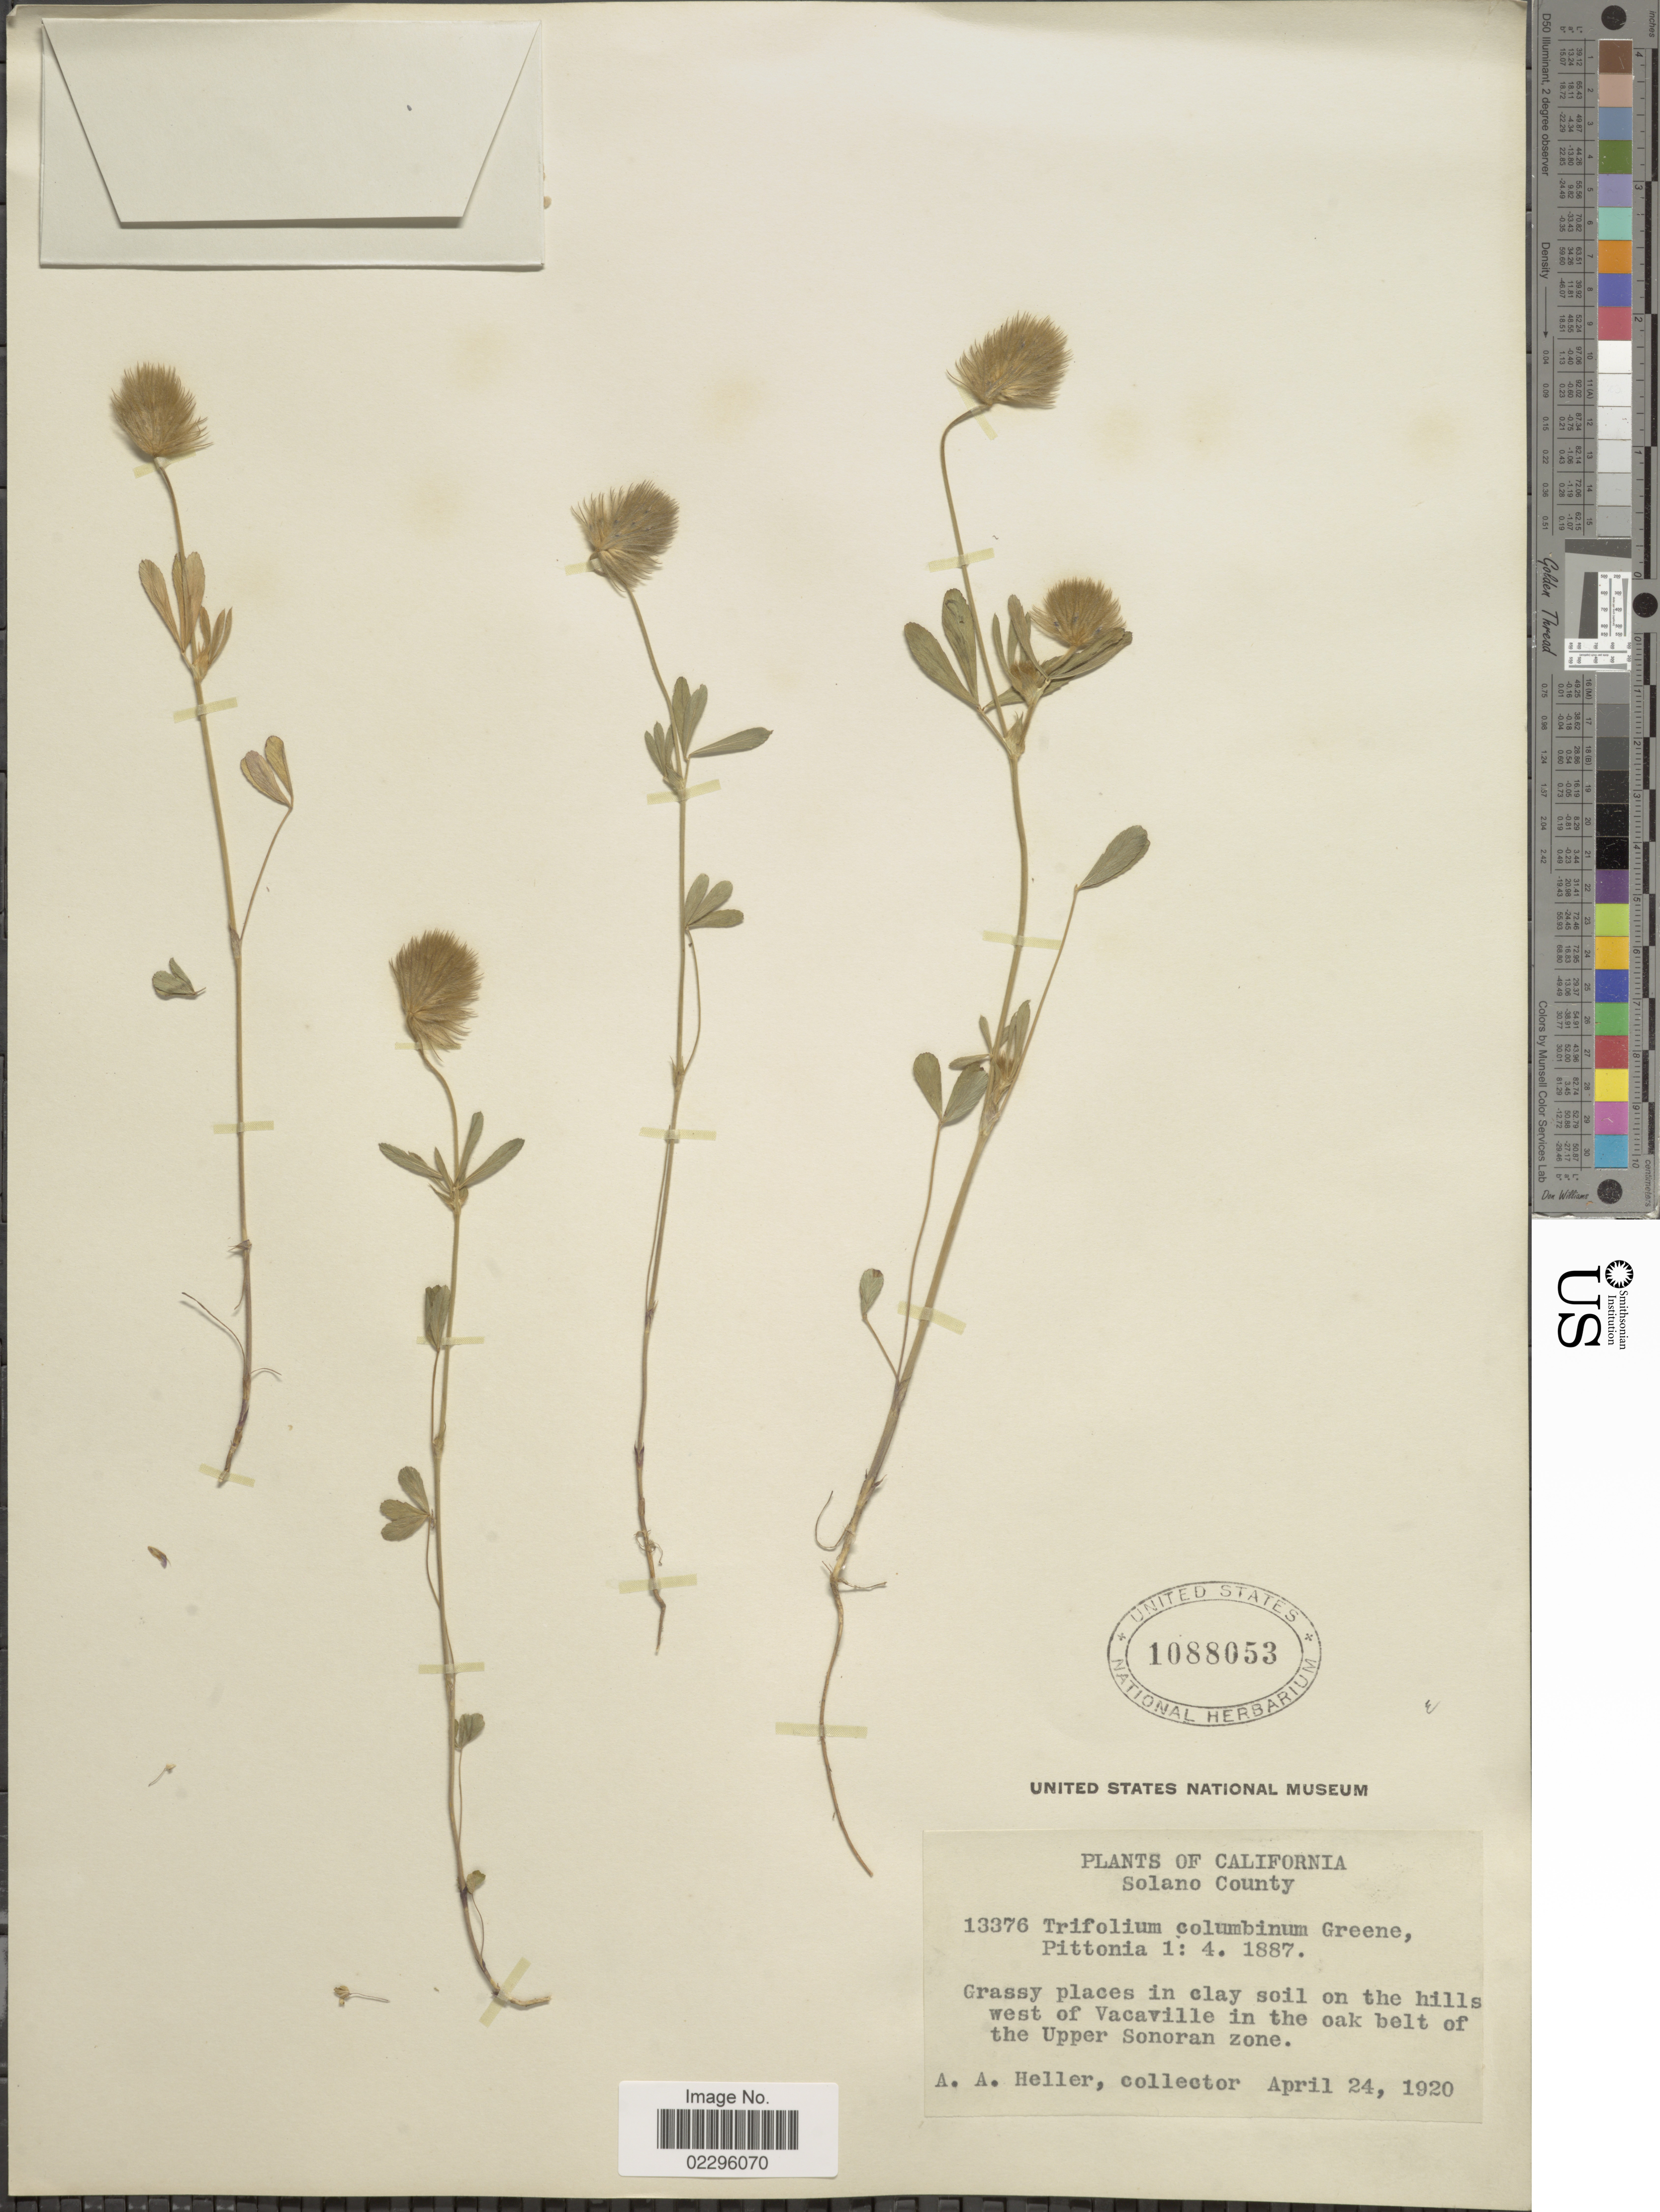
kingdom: Plantae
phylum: Tracheophyta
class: Magnoliopsida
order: Fabales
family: Fabaceae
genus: Trifolium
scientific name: Trifolium columbinum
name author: Greene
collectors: A. A. Heller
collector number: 13376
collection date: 1920-04-24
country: United States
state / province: California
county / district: Solano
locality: Solano County, on the hills west of Vacaville in the oak belt of the Upper Sonoran Zone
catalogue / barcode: US 1088053